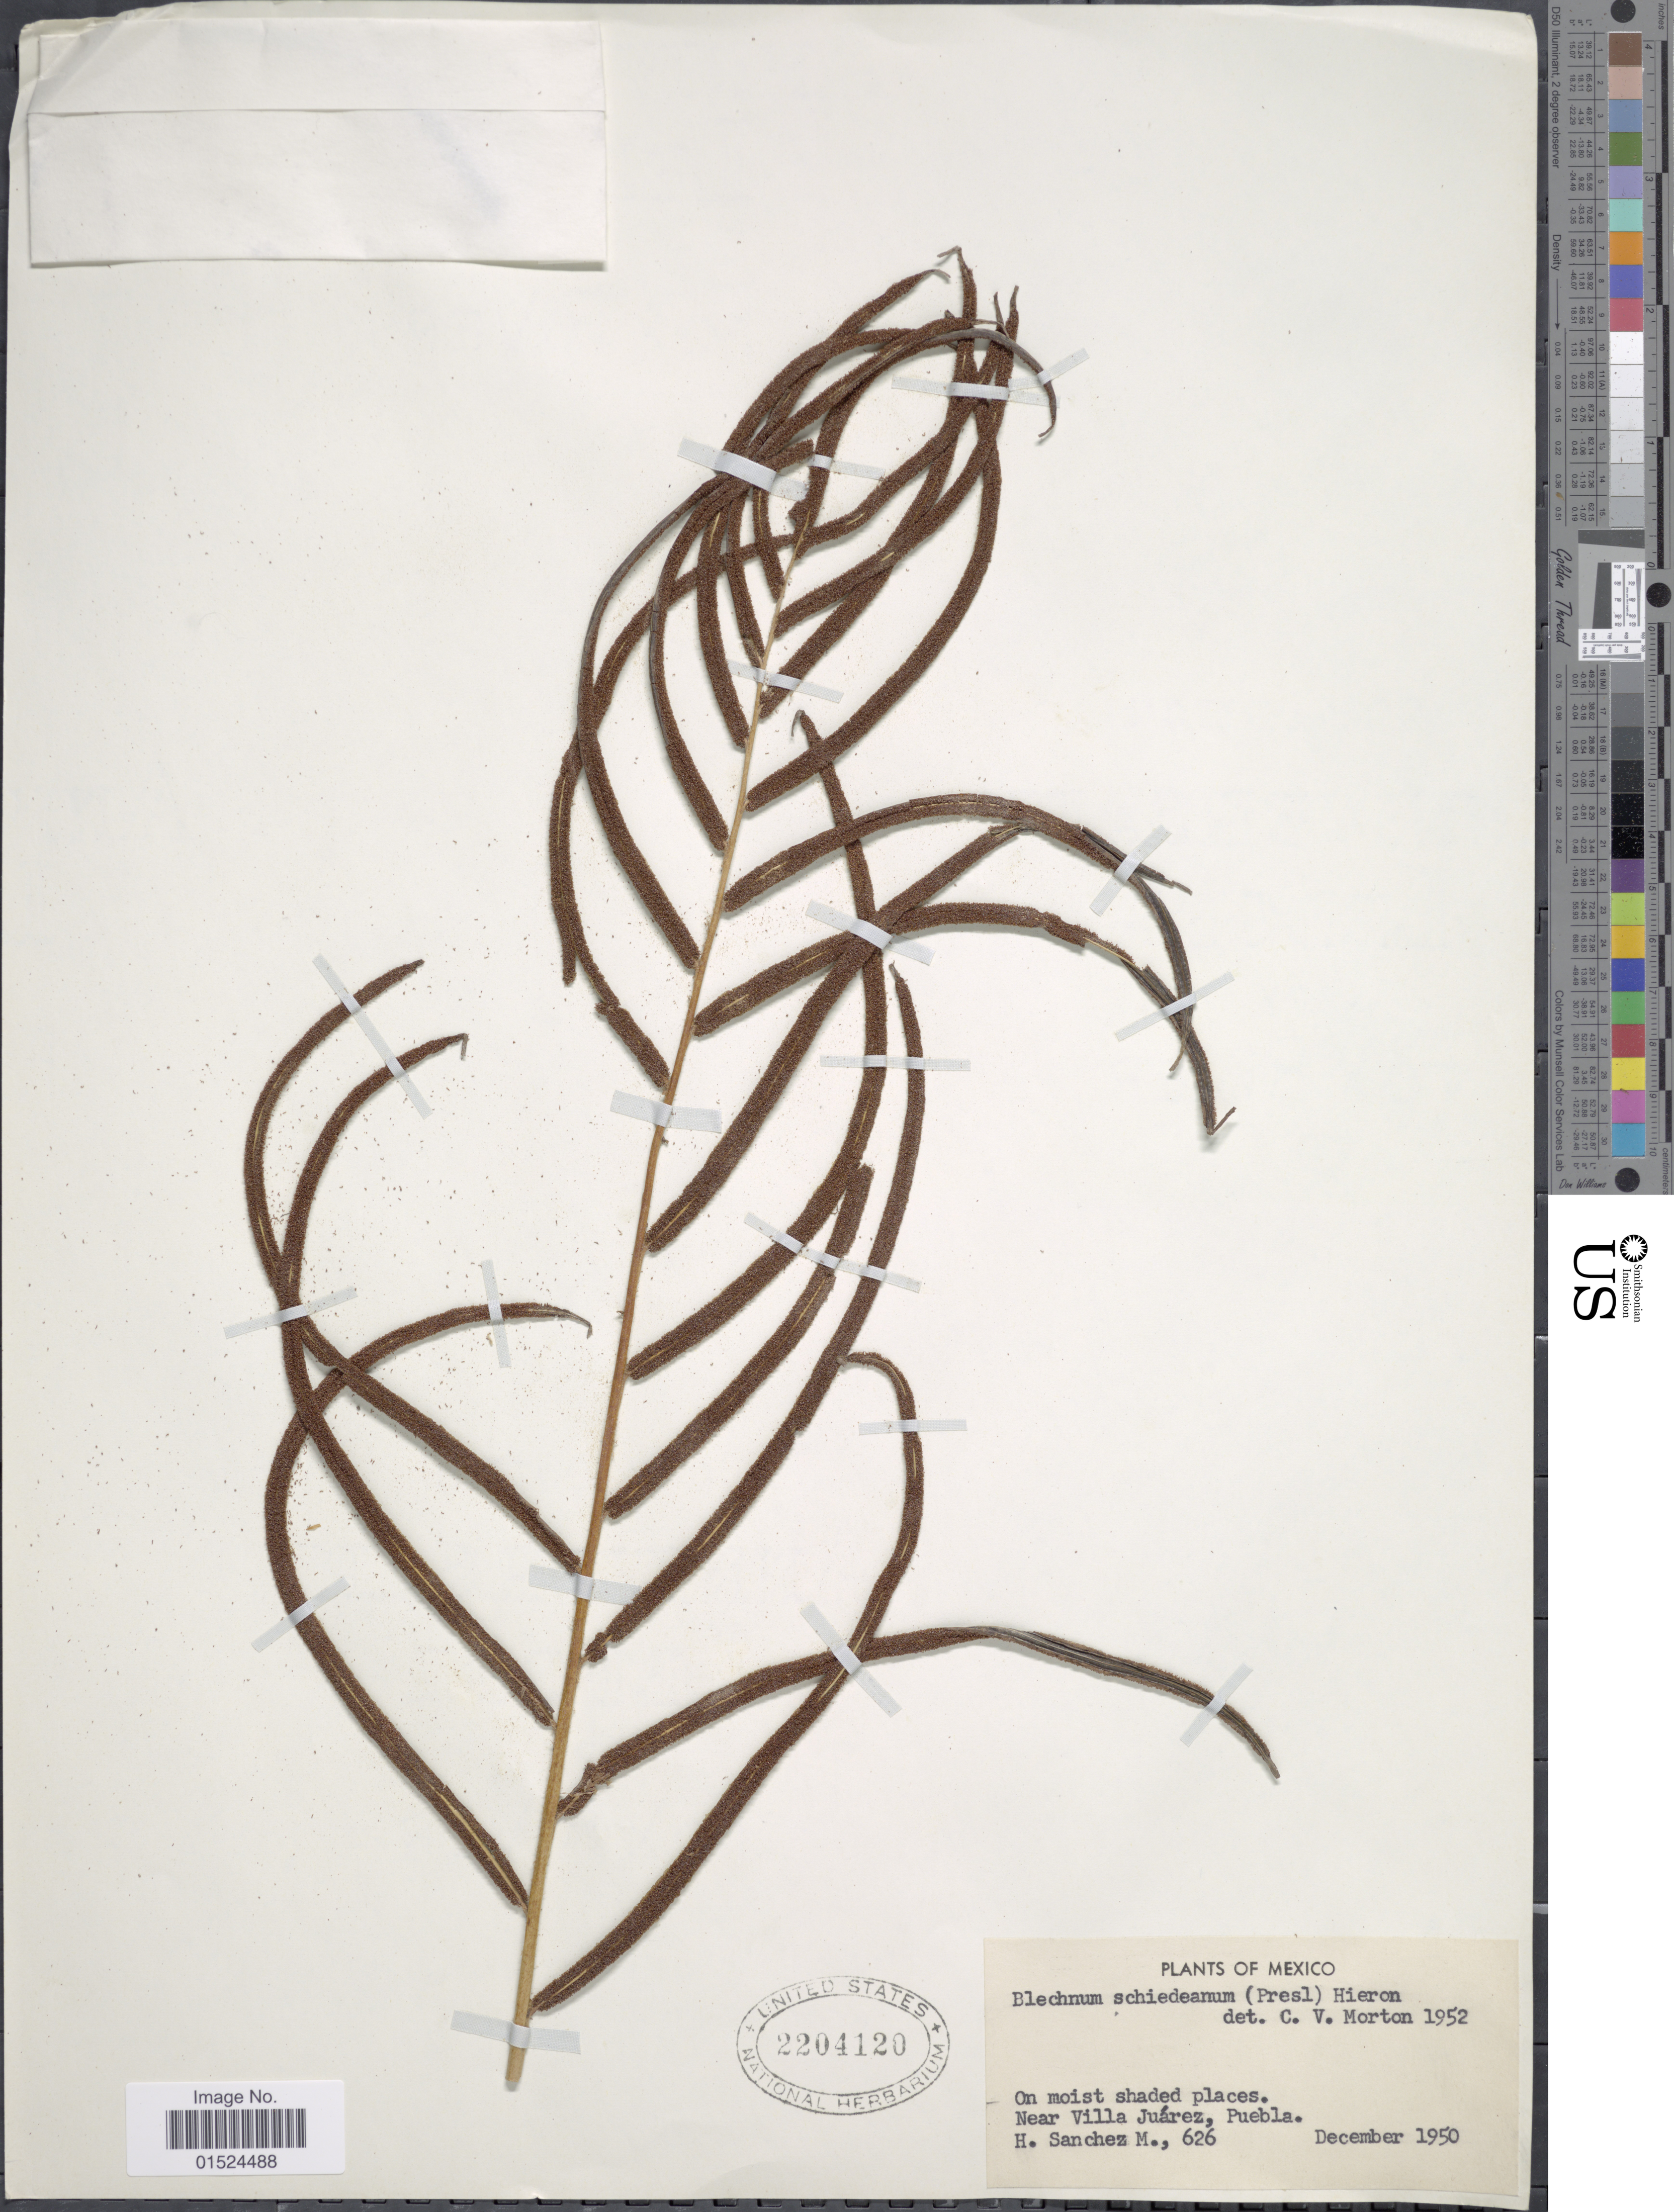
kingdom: Plantae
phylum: Tracheophyta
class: Polypodiopsida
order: Polypodiales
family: Blechnaceae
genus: Blechnum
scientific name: Blechnum schiedeanum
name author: (Schltdl. ex C. Presl) Hieron.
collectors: H. Sánchez-Mejorada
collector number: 626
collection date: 1950-12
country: Mexico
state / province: Puebla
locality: Near Villa Juárez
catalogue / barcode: US 2204120